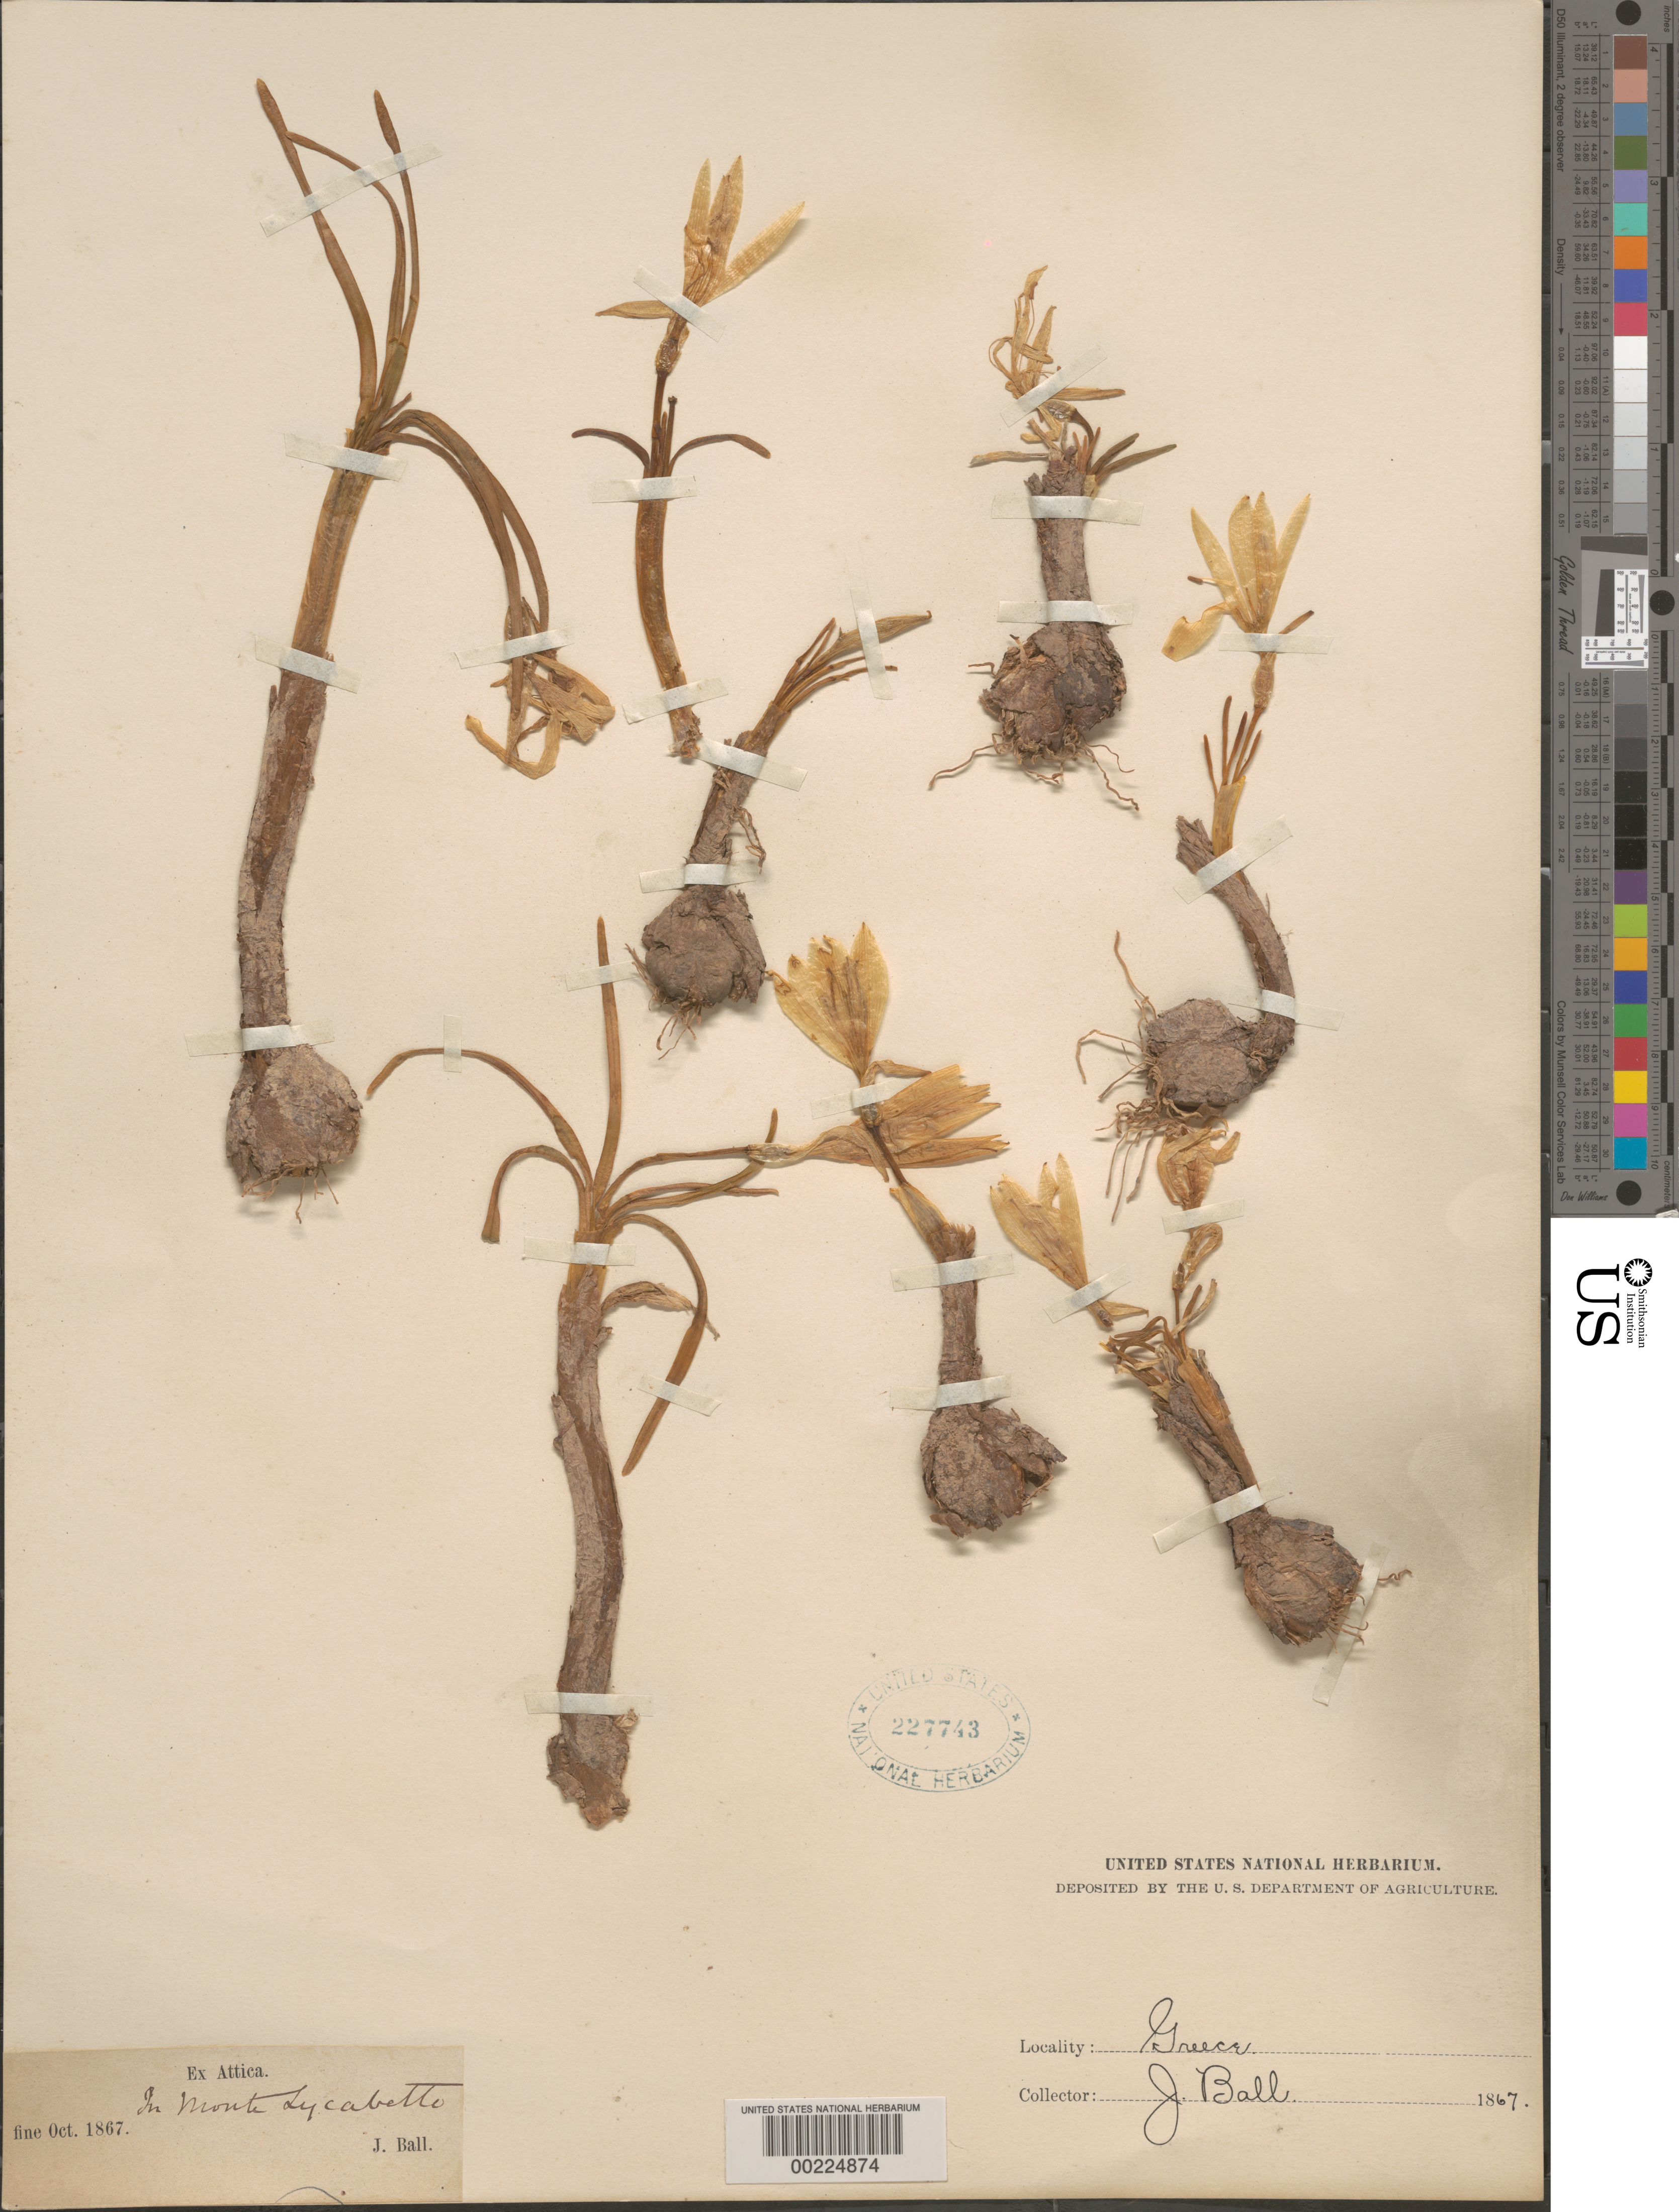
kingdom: Plantae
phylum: Tracheophyta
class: Liliopsida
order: Asparagales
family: Amaryllidaceae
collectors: J. Ball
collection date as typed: Oct 1967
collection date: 1967-10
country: Greece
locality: In monte lycabetto. [on mount likavittós]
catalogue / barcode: US 227743